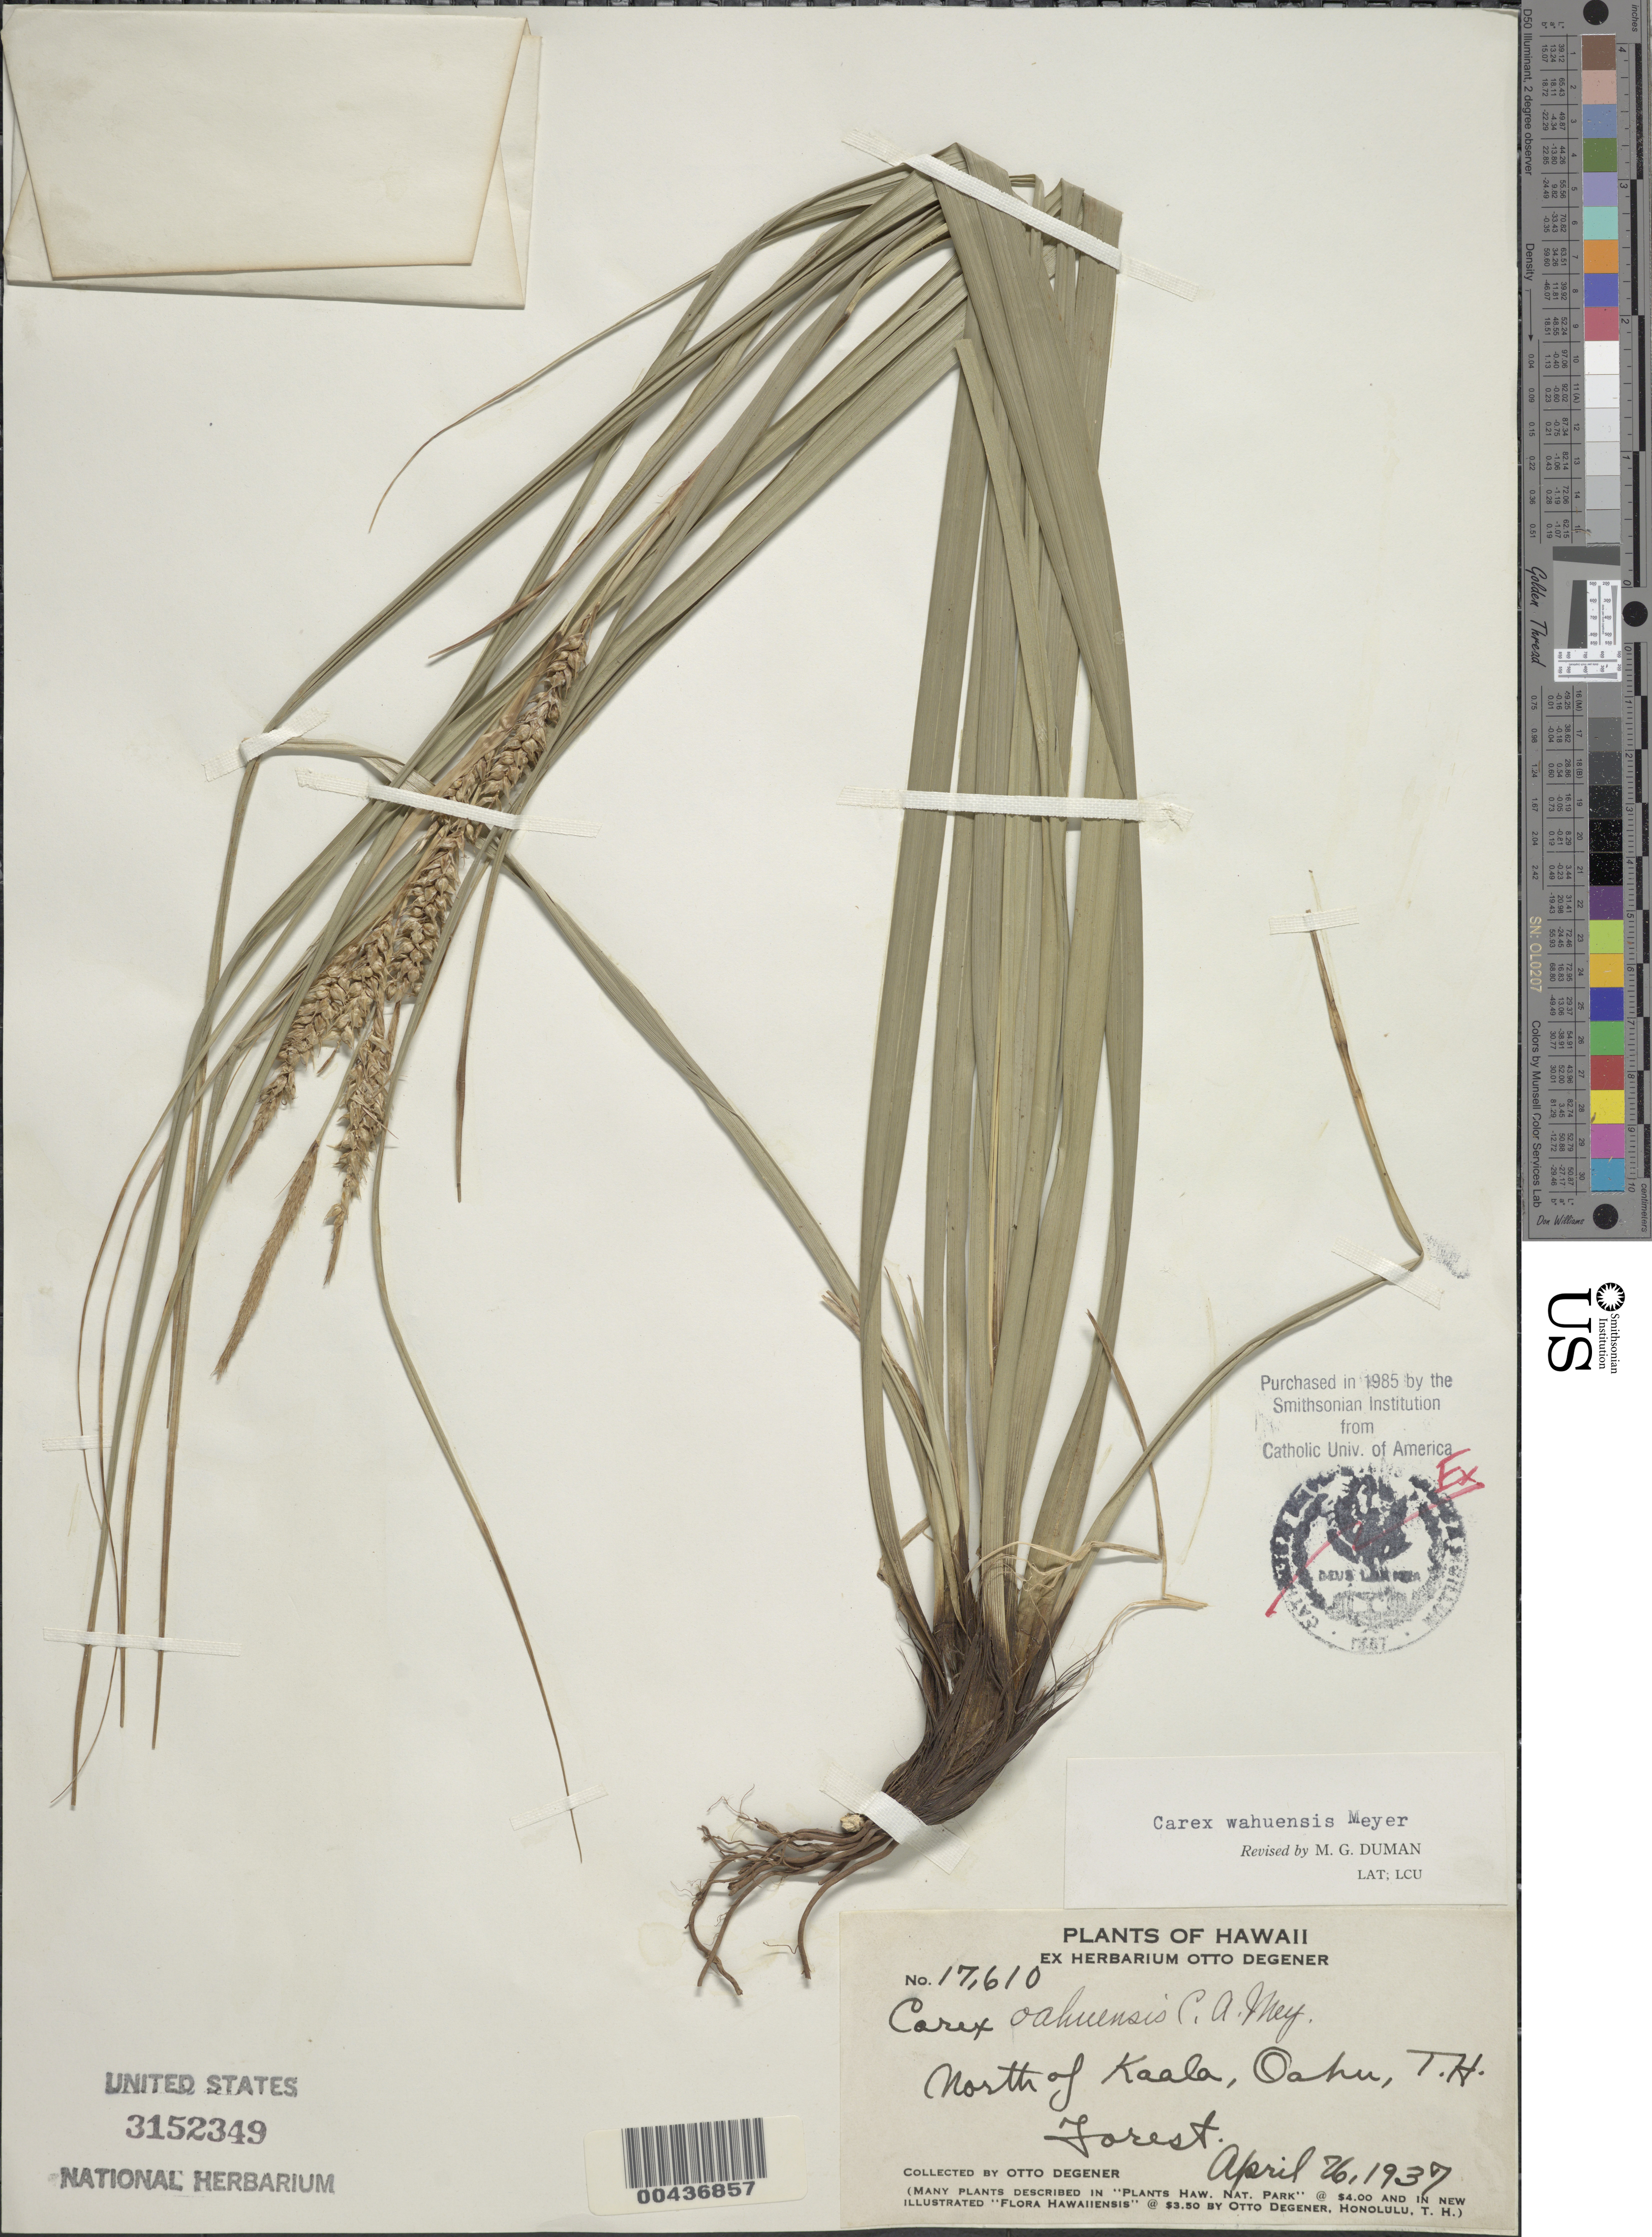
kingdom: Plantae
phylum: Tracheophyta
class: Liliopsida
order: Poales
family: Cyperaceae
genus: Carex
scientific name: Carex wahuensis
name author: C.A. Mey.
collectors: O. Degener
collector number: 17610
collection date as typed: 26 Apr 1937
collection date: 1937-04-26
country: United States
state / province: Hawaii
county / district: Honolulu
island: Oahu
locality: North of Kaala, Oahu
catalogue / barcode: US 3152349